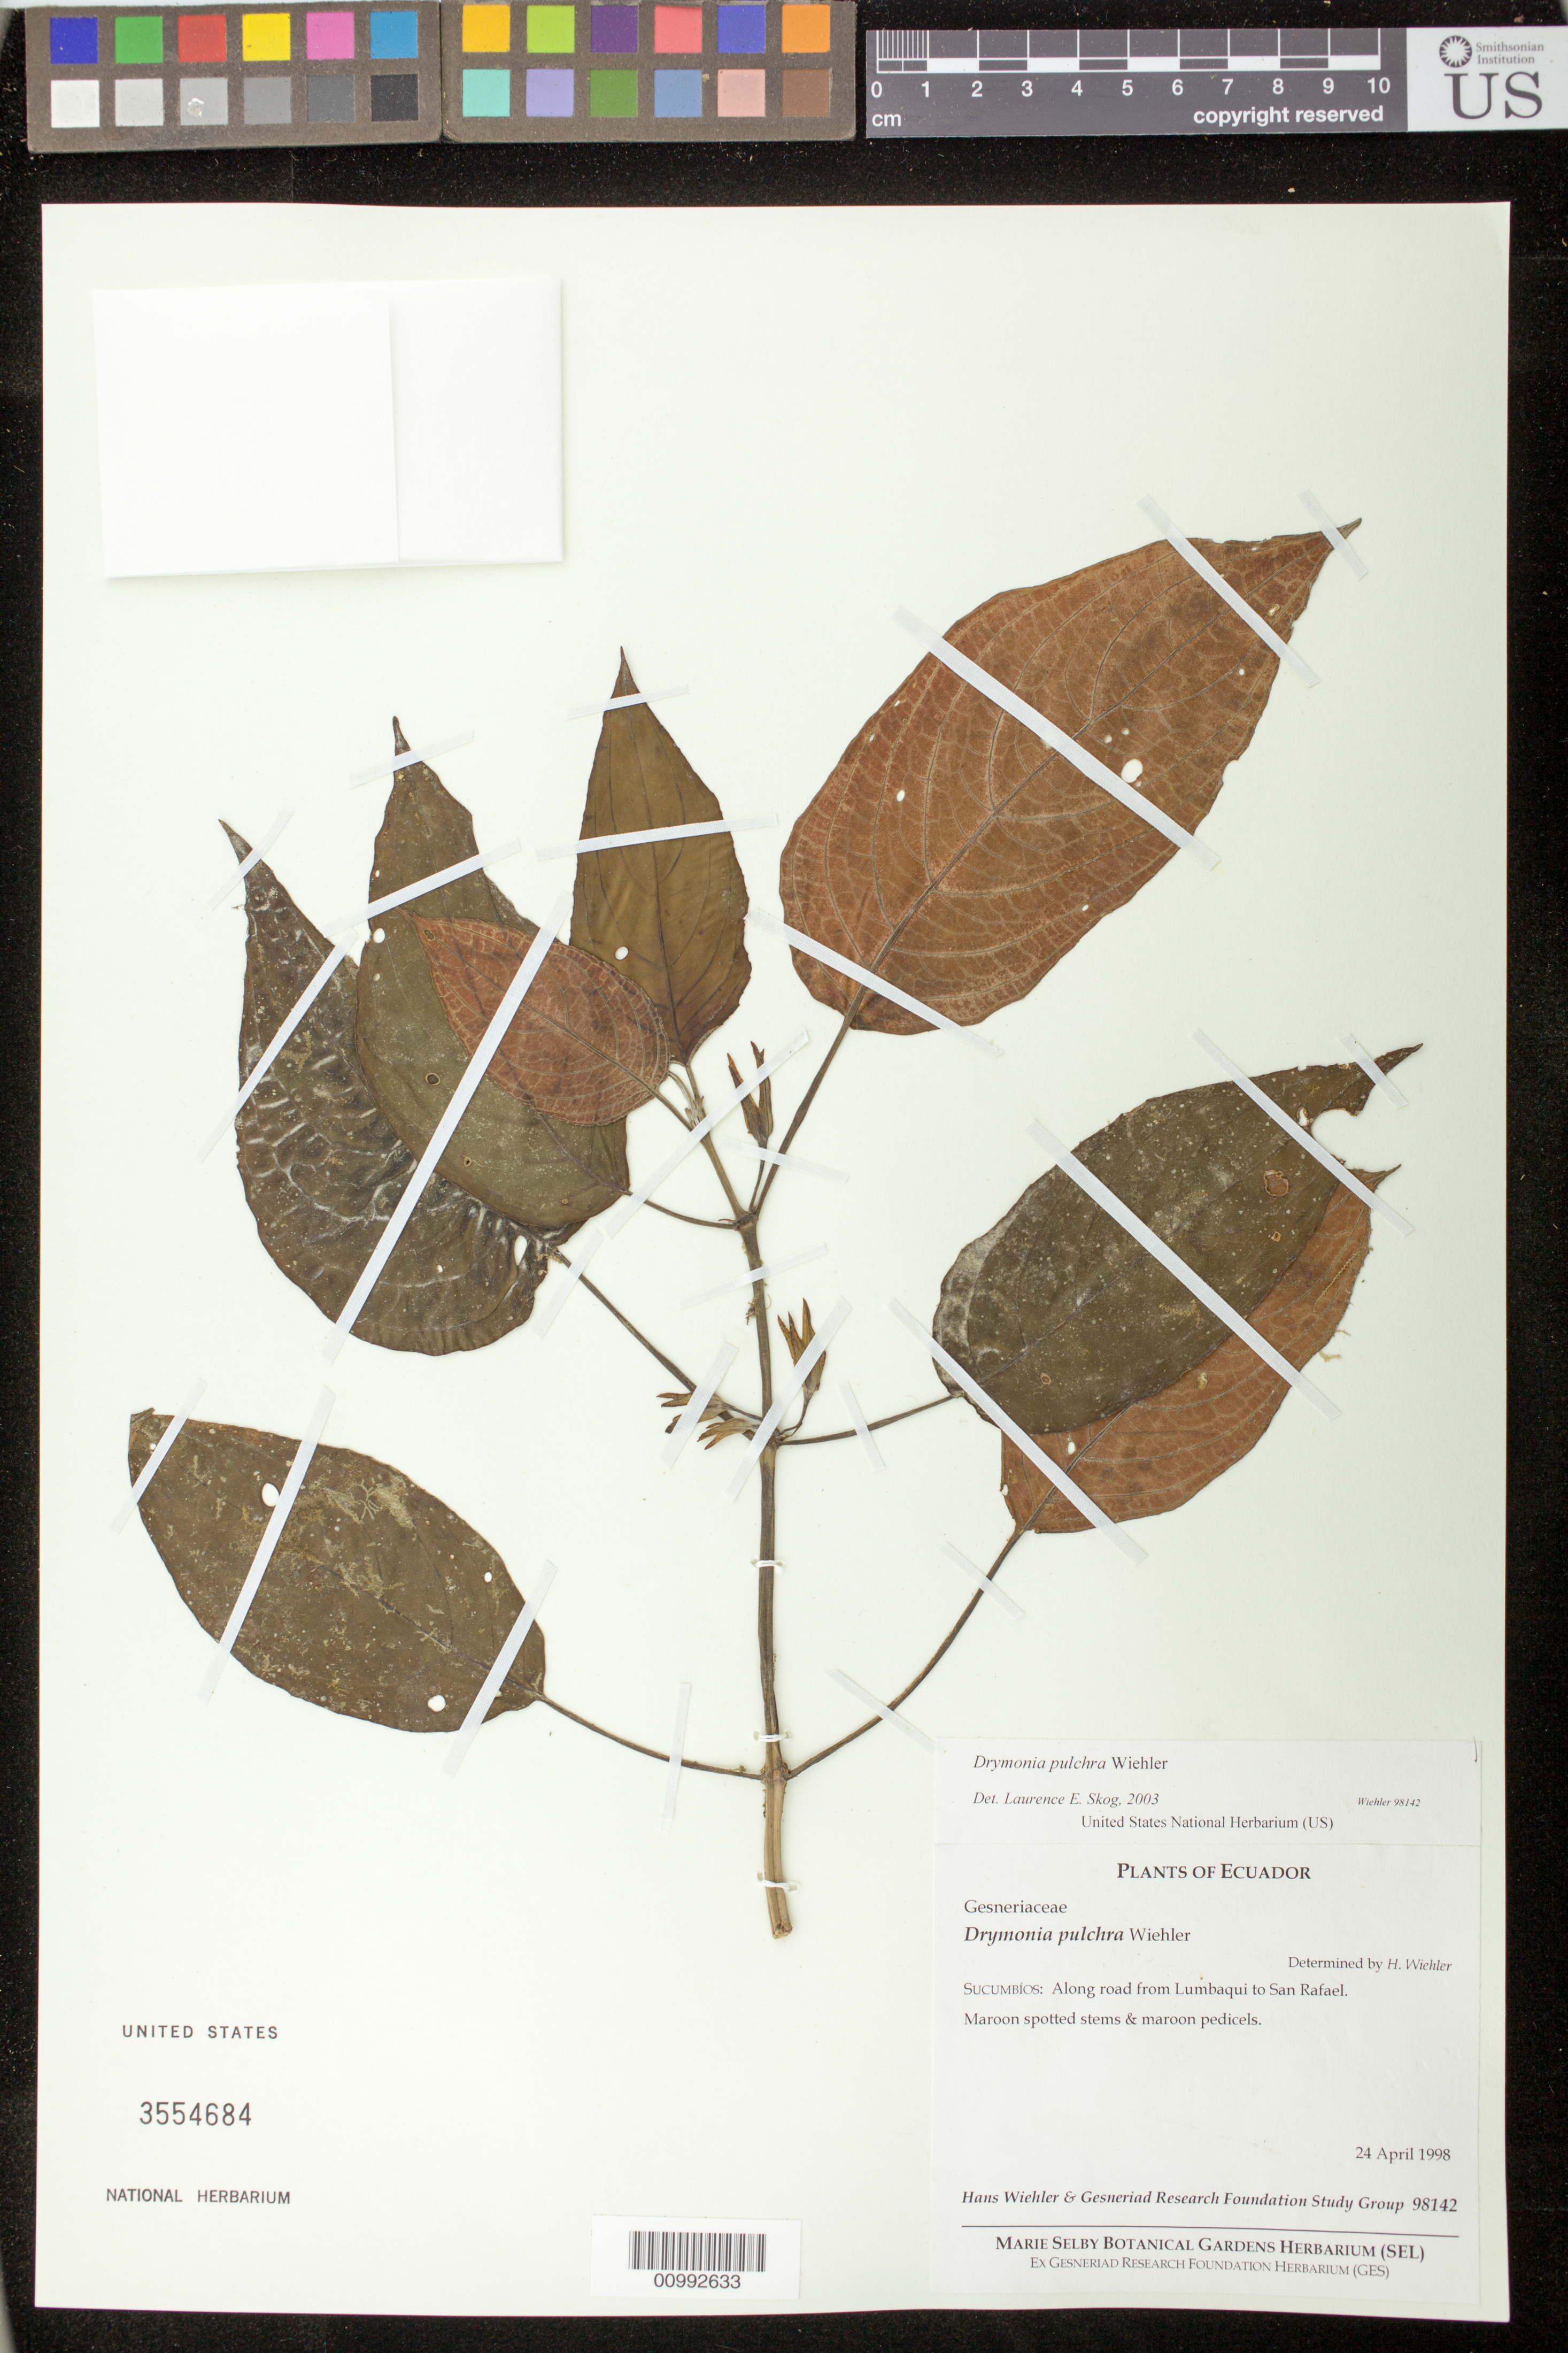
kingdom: Plantae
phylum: Tracheophyta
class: Magnoliopsida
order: Lamiales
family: Gesneriaceae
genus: Drymonia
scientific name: Drymonia pulchra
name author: Wiehler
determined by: Skog, Laurence E.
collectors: H. J. Wiehler & GRF Study Group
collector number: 98142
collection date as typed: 24 Apr 1998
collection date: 1998-04-24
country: Ecuador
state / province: Sucumbíos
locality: Sucumbíos: along road from Lumbaqui to San Rafael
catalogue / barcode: US 3554684